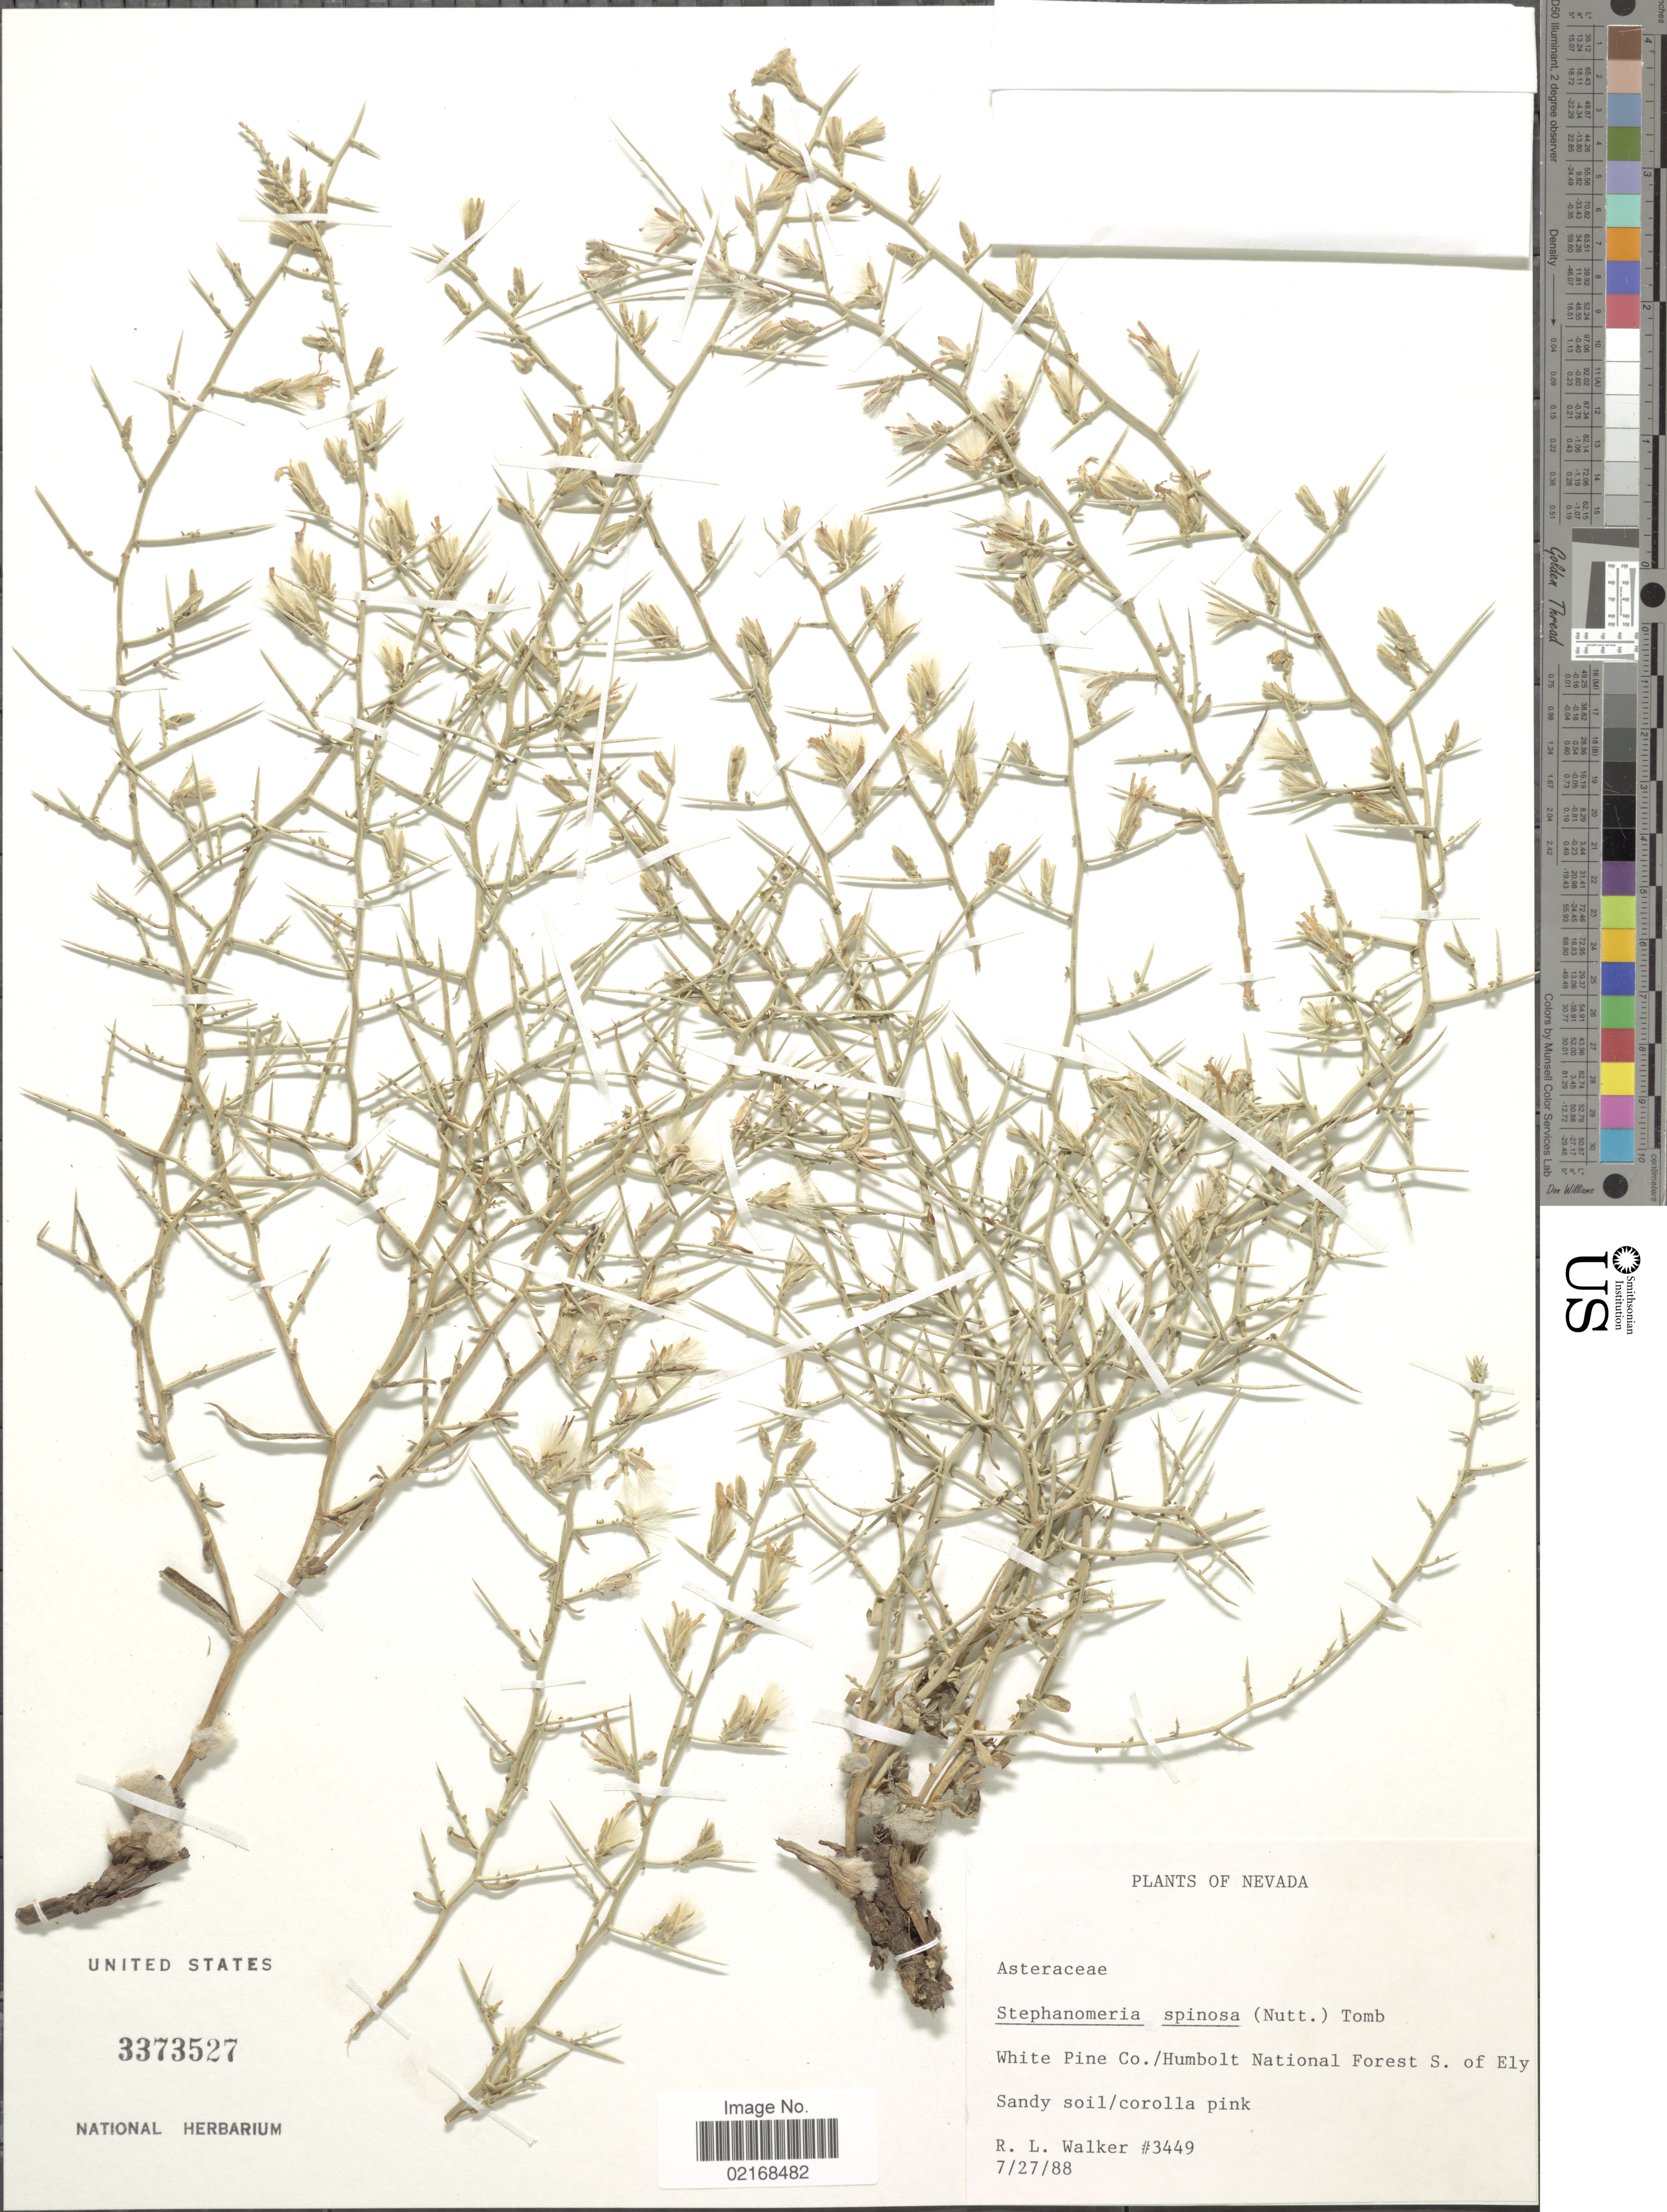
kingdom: Plantae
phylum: Tracheophyta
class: Magnoliopsida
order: Asterales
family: Asteraceae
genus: Pleiacanthus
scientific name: Pleiacanthus spinosus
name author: (Nutt.) Rydb.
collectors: R. Walker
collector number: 3449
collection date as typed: Transcribed d/m/y: 27/7/88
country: United States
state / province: Nevada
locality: White Pine Co., Summit National Forest S. of Ely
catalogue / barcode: US 3373527